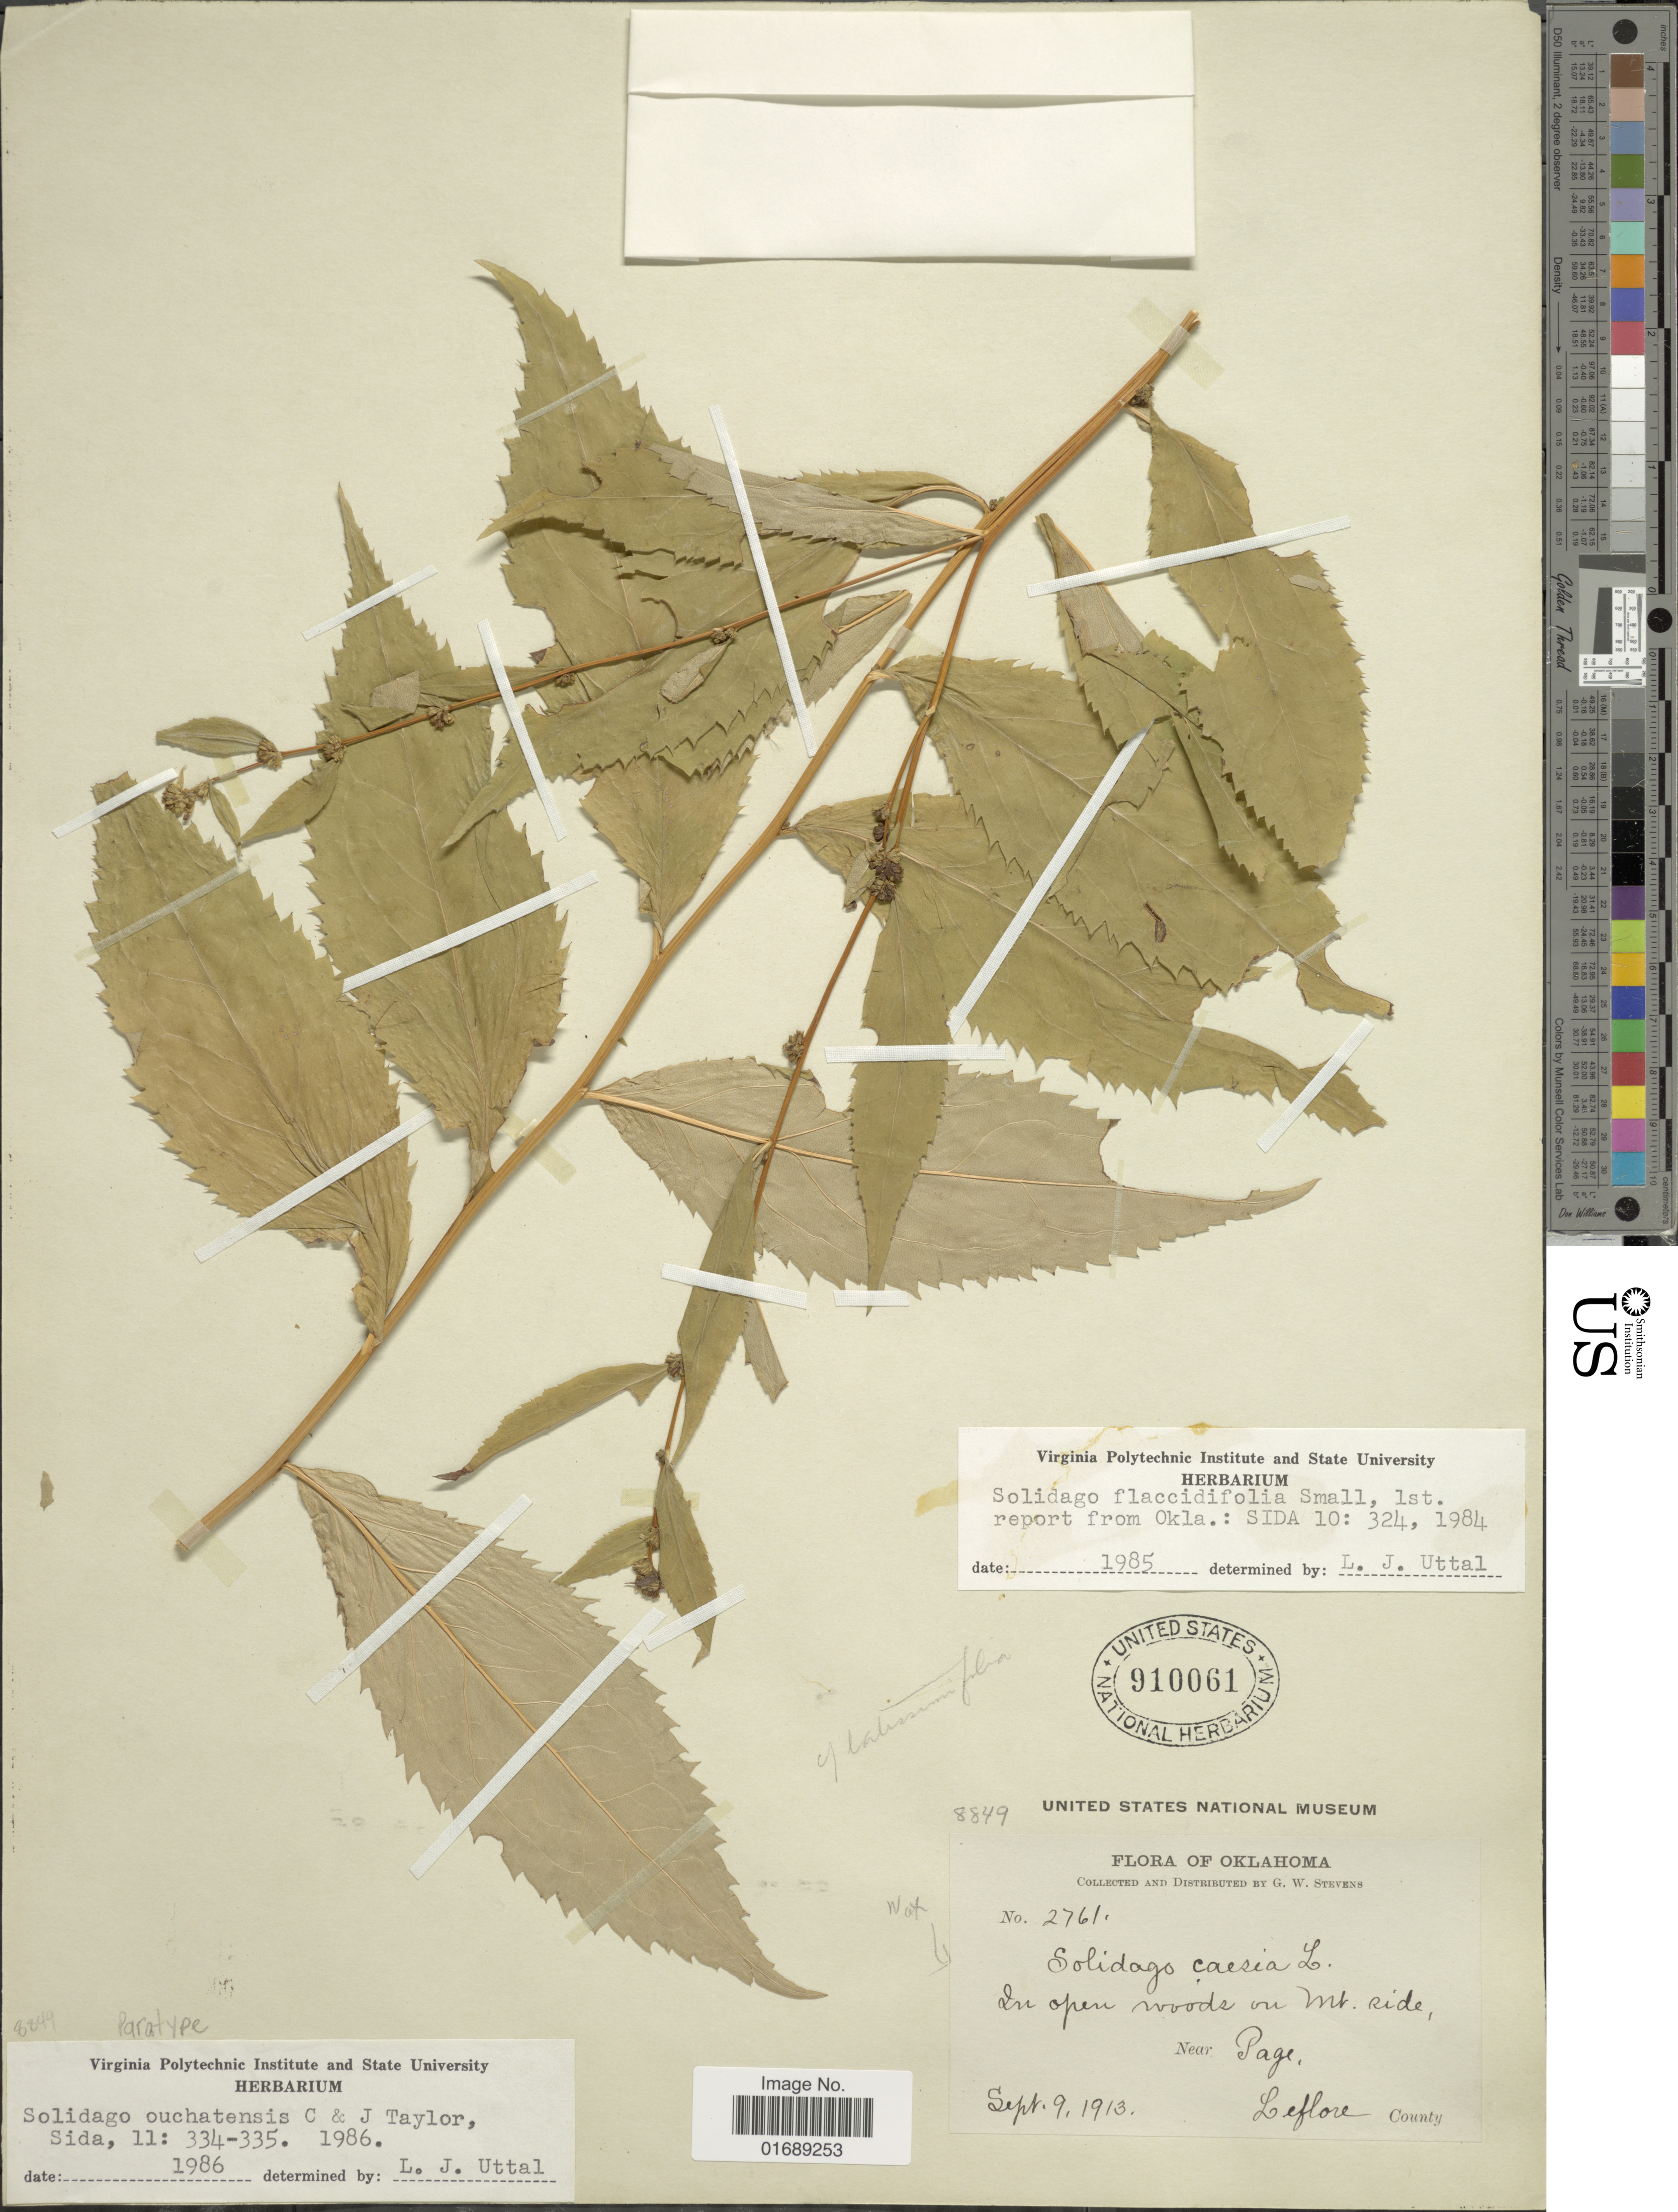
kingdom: Plantae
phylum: Tracheophyta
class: Magnoliopsida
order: Asterales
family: Asteraceae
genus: Solidago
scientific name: Solidago ouachitensis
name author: C.E.S. Taylor & R.J. Taylor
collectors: G. W. Stevens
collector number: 2761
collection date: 1913-09-09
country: United States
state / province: Oklahoma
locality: Near Page, Leflore County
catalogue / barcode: US 910061